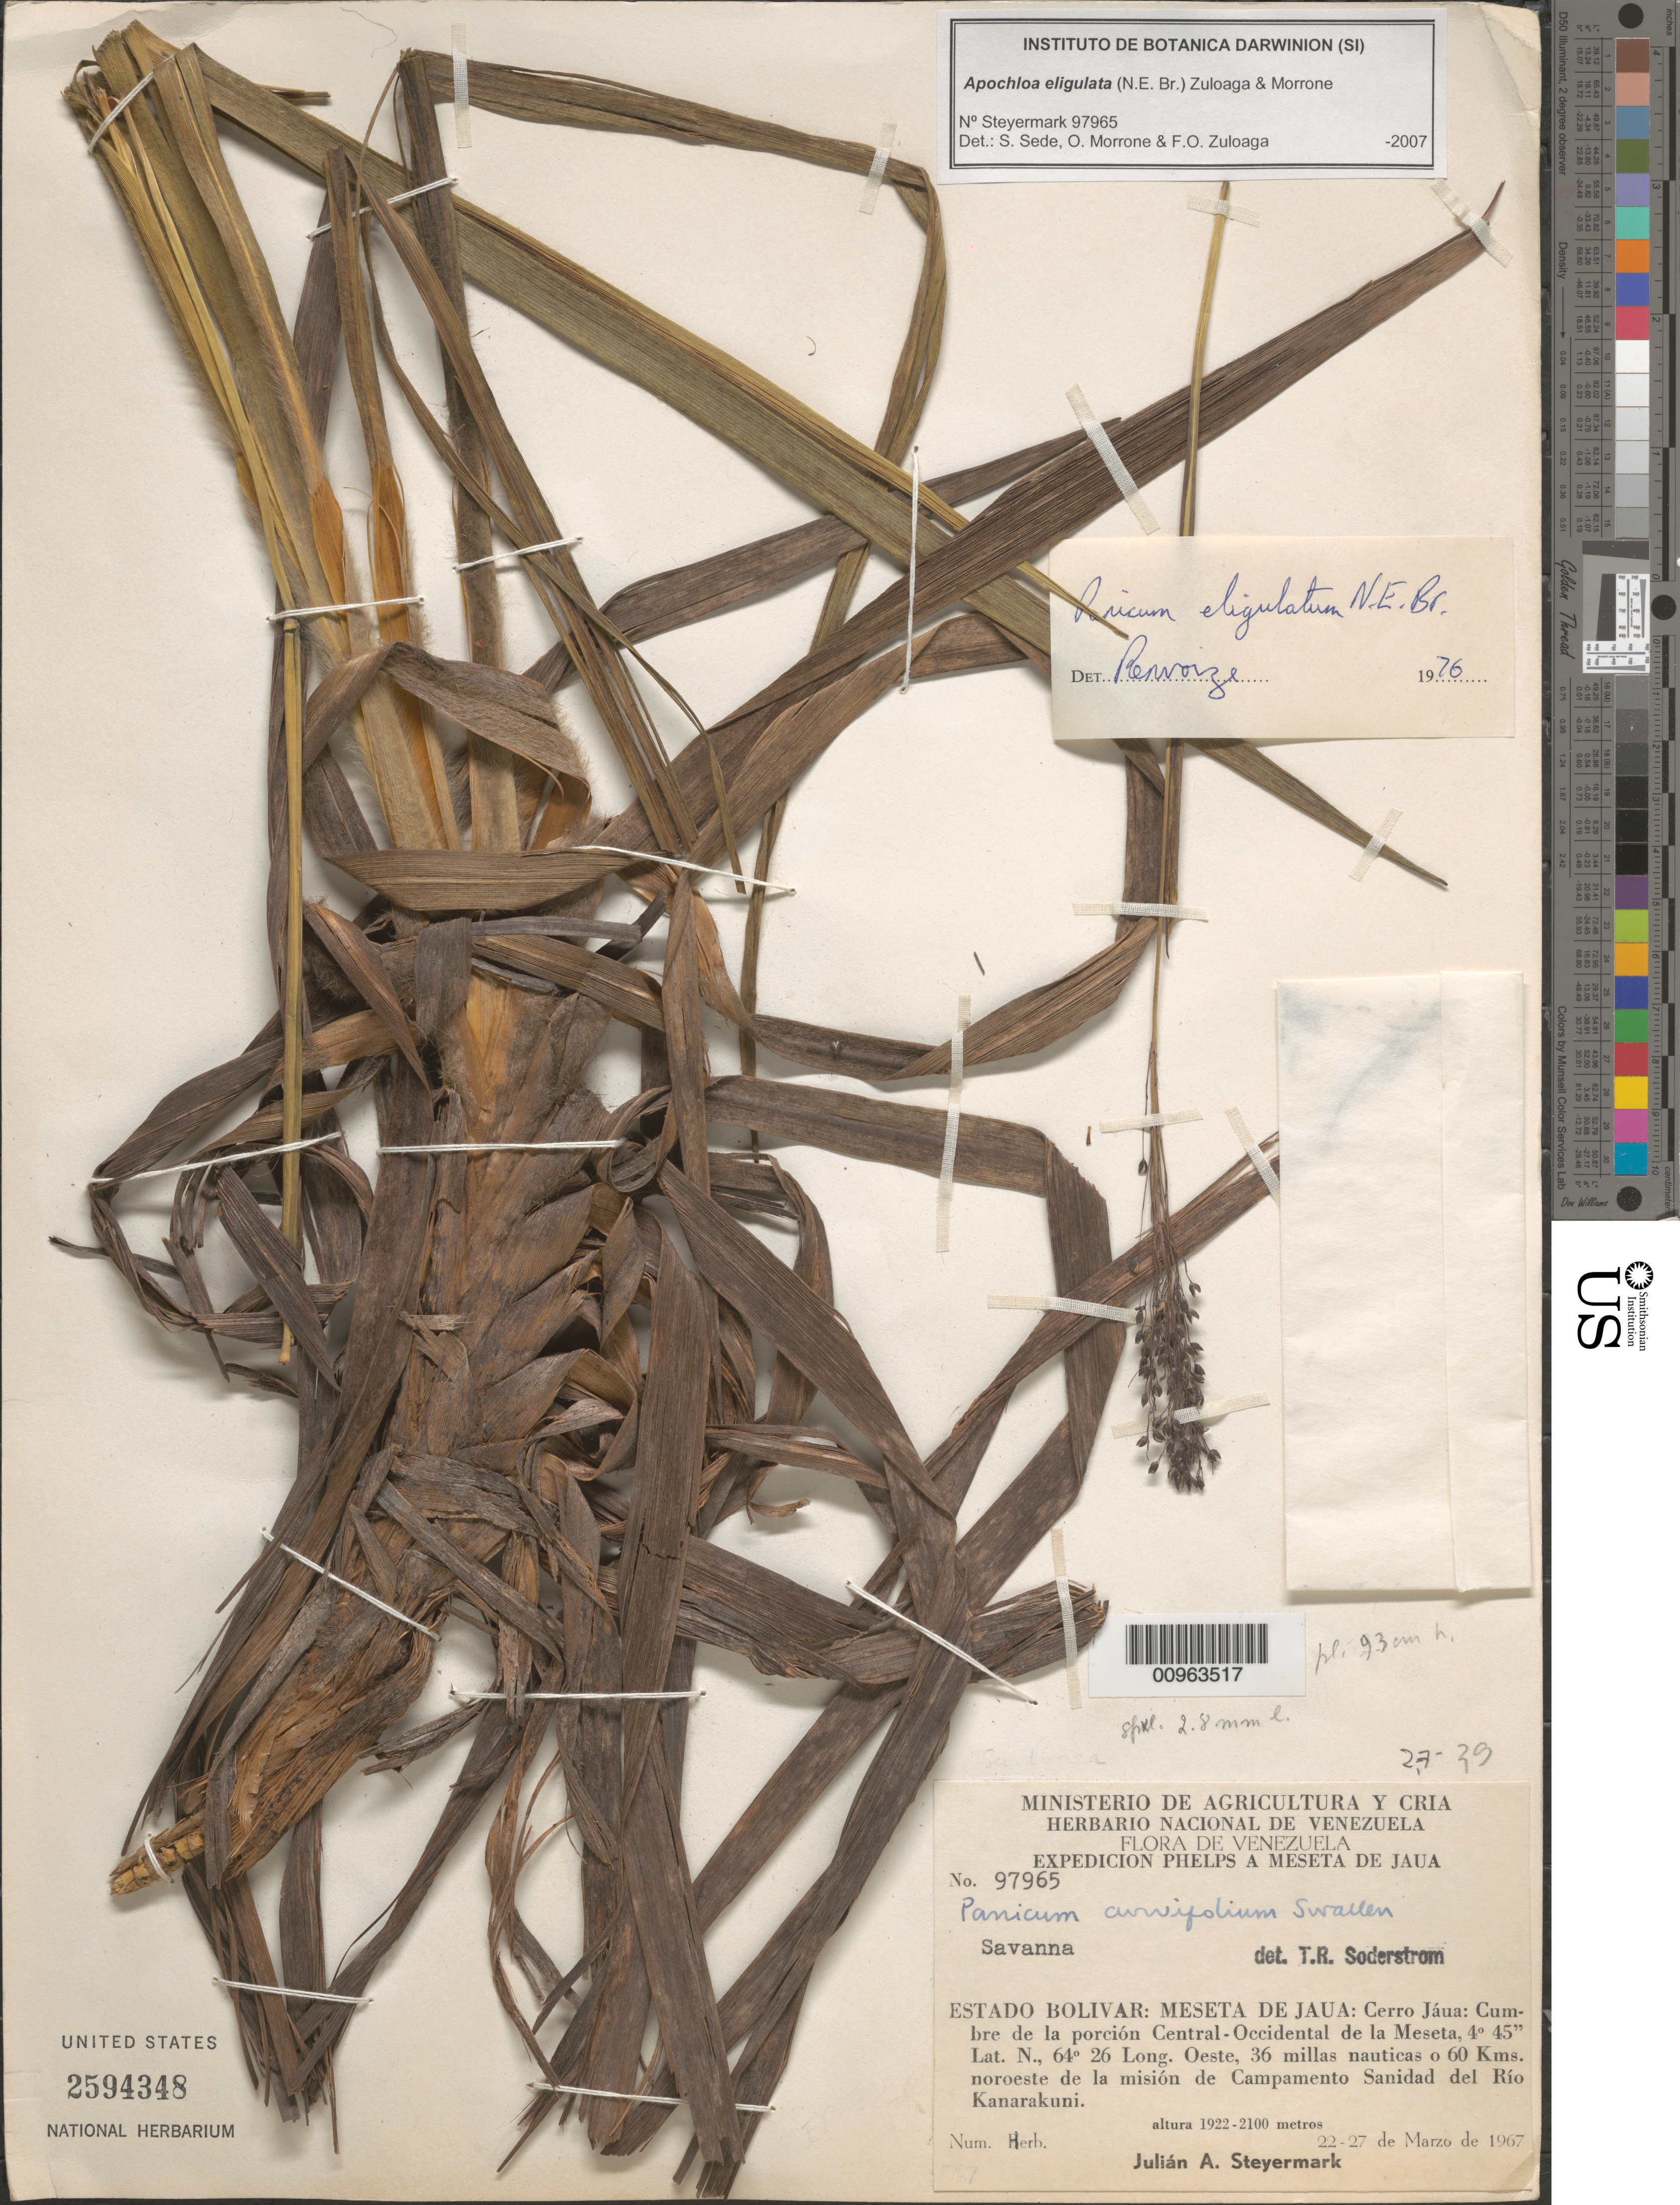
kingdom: Plantae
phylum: Tracheophyta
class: Liliopsida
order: Poales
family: Poaceae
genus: Apochloa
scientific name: Apochloa eligulata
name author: (N.E. Br.) Zuloaga & Morrone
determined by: Sede, S. M.; Morrone, O. N.; Zuloaga, F. O.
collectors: J. Steyermark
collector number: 97965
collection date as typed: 22-Mar-67 to 27-Mar-67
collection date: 1967-03-22/1967-03-27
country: Venezuela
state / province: Bolívar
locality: Meseta del Jaua: Cerro Jáua, cumbre de la porcion Central-Occidental de la Meseta, 36 millas nauticas o 60 km NO de la mision de Campamento Sanidad del Río Kanarakuni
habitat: Savanna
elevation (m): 1922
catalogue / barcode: US 2594348